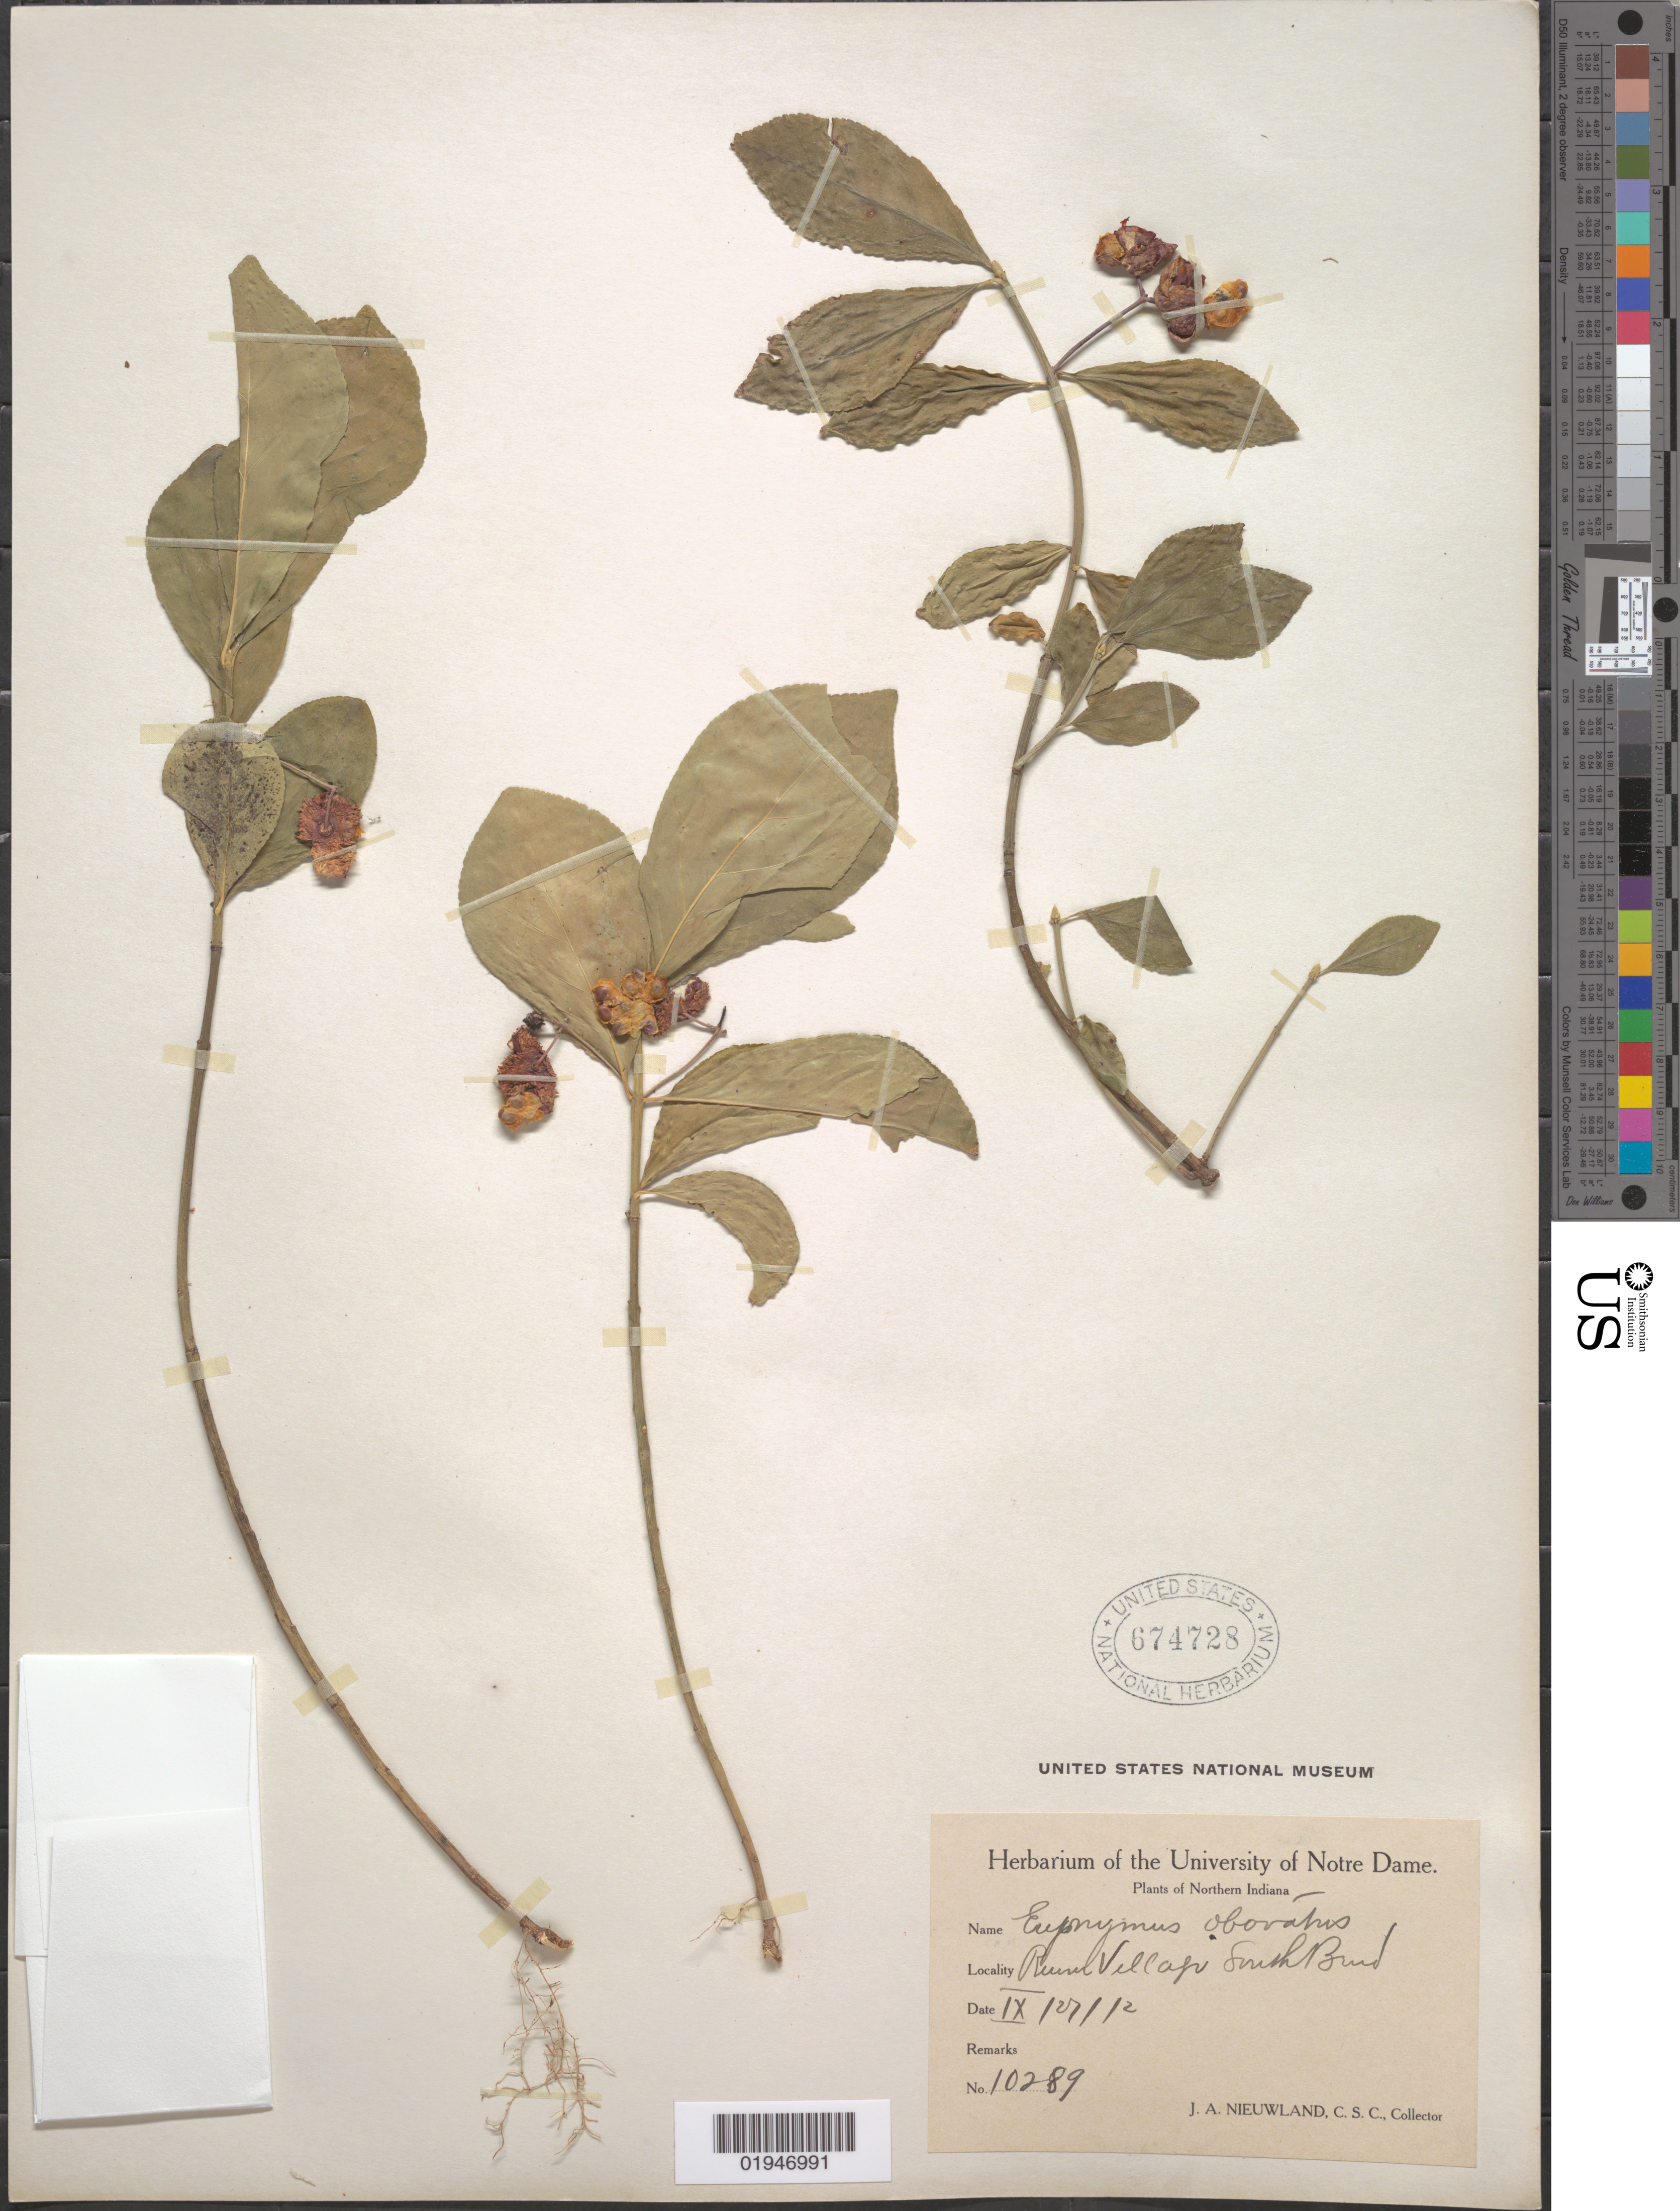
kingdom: Plantae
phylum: Tracheophyta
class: Magnoliopsida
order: Celastrales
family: Celastraceae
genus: Euonymus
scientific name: Euonymus obovatus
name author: Nutt.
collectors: J. A. Nieuwland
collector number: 10289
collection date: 1912-10-07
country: United States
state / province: Indiana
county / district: St. Joseph County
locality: South Bend, [?] Village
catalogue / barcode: US 674728